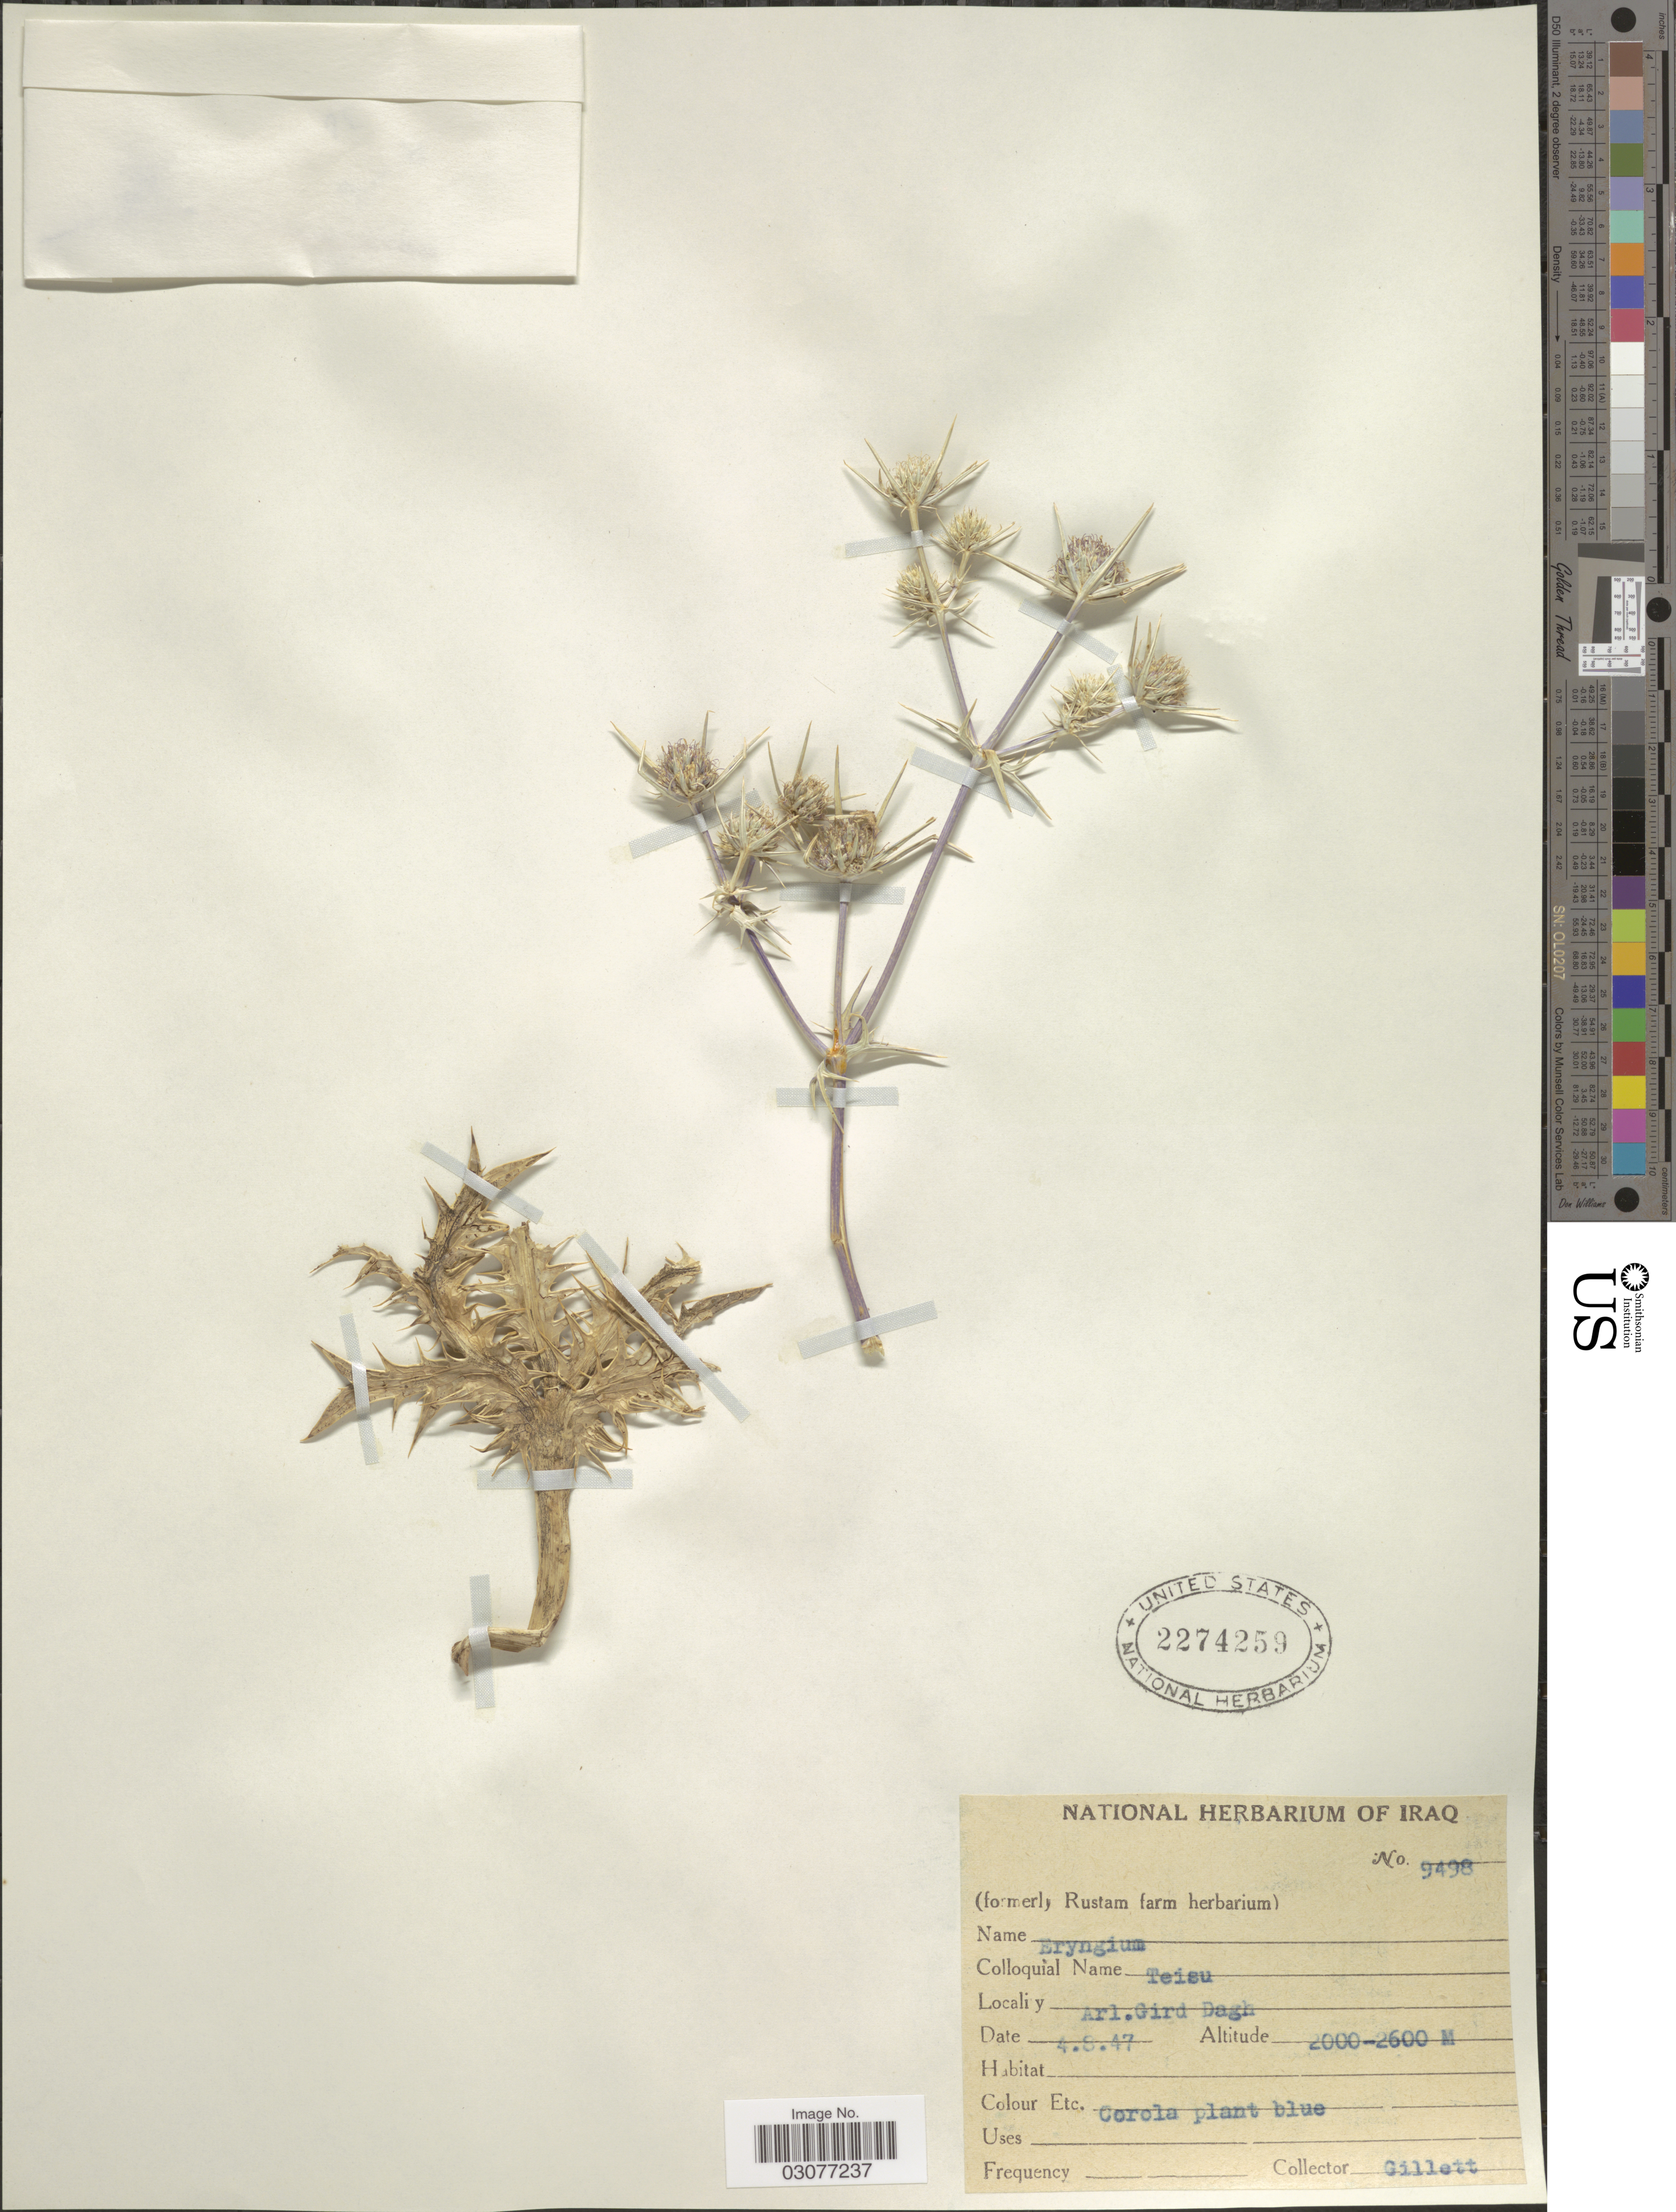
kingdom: Plantae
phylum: Tracheophyta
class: Magnoliopsida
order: Apiales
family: Apiaceae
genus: Eryngium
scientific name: Eryngium bourgatii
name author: Gouan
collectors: Gillett, --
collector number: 9498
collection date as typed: Transcribed d/m/y: 4/8/47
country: Iraq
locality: Arl. Gird Dagh.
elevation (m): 2000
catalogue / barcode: US 2274259